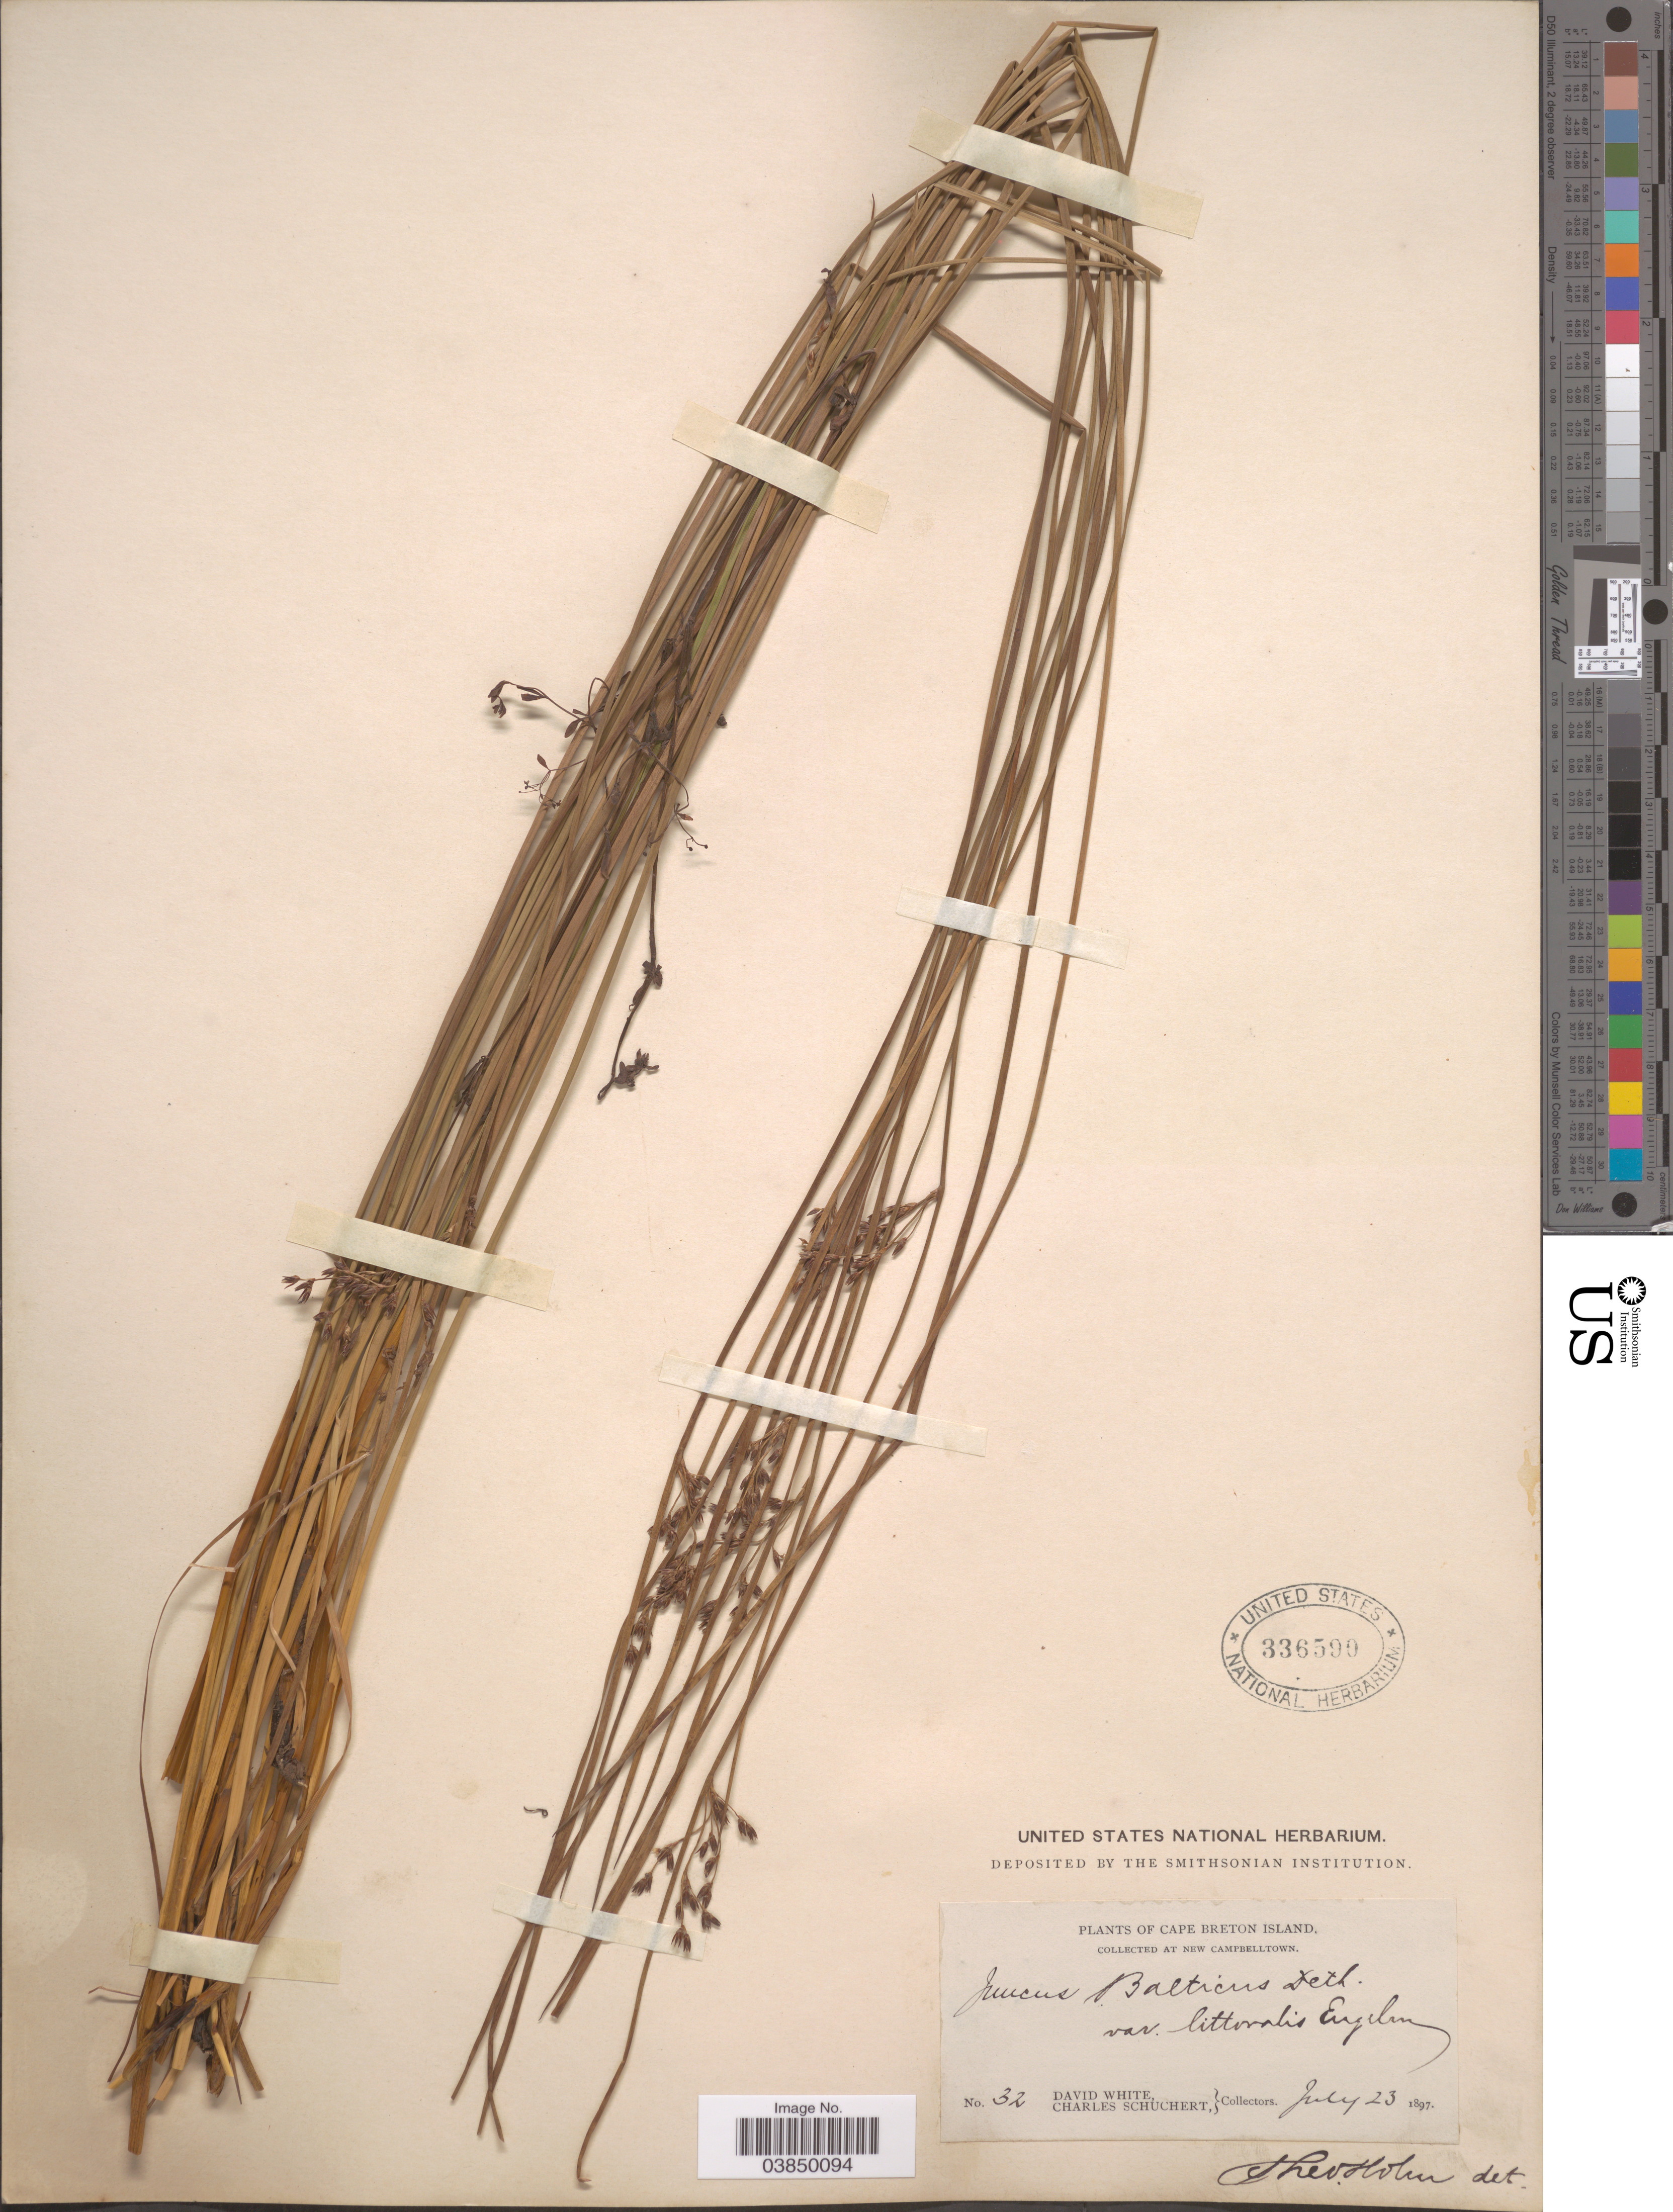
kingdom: Plantae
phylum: Tracheophyta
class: Liliopsida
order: Poales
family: Juncaceae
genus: Juncus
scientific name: Juncus balticus var. littoralis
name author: Engelm.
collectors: D. White & C. Schuchert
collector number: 32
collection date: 1897-07-23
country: Canada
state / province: Nova Scotia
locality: Cape Breton Island. At New Campbelltown.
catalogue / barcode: US 336590